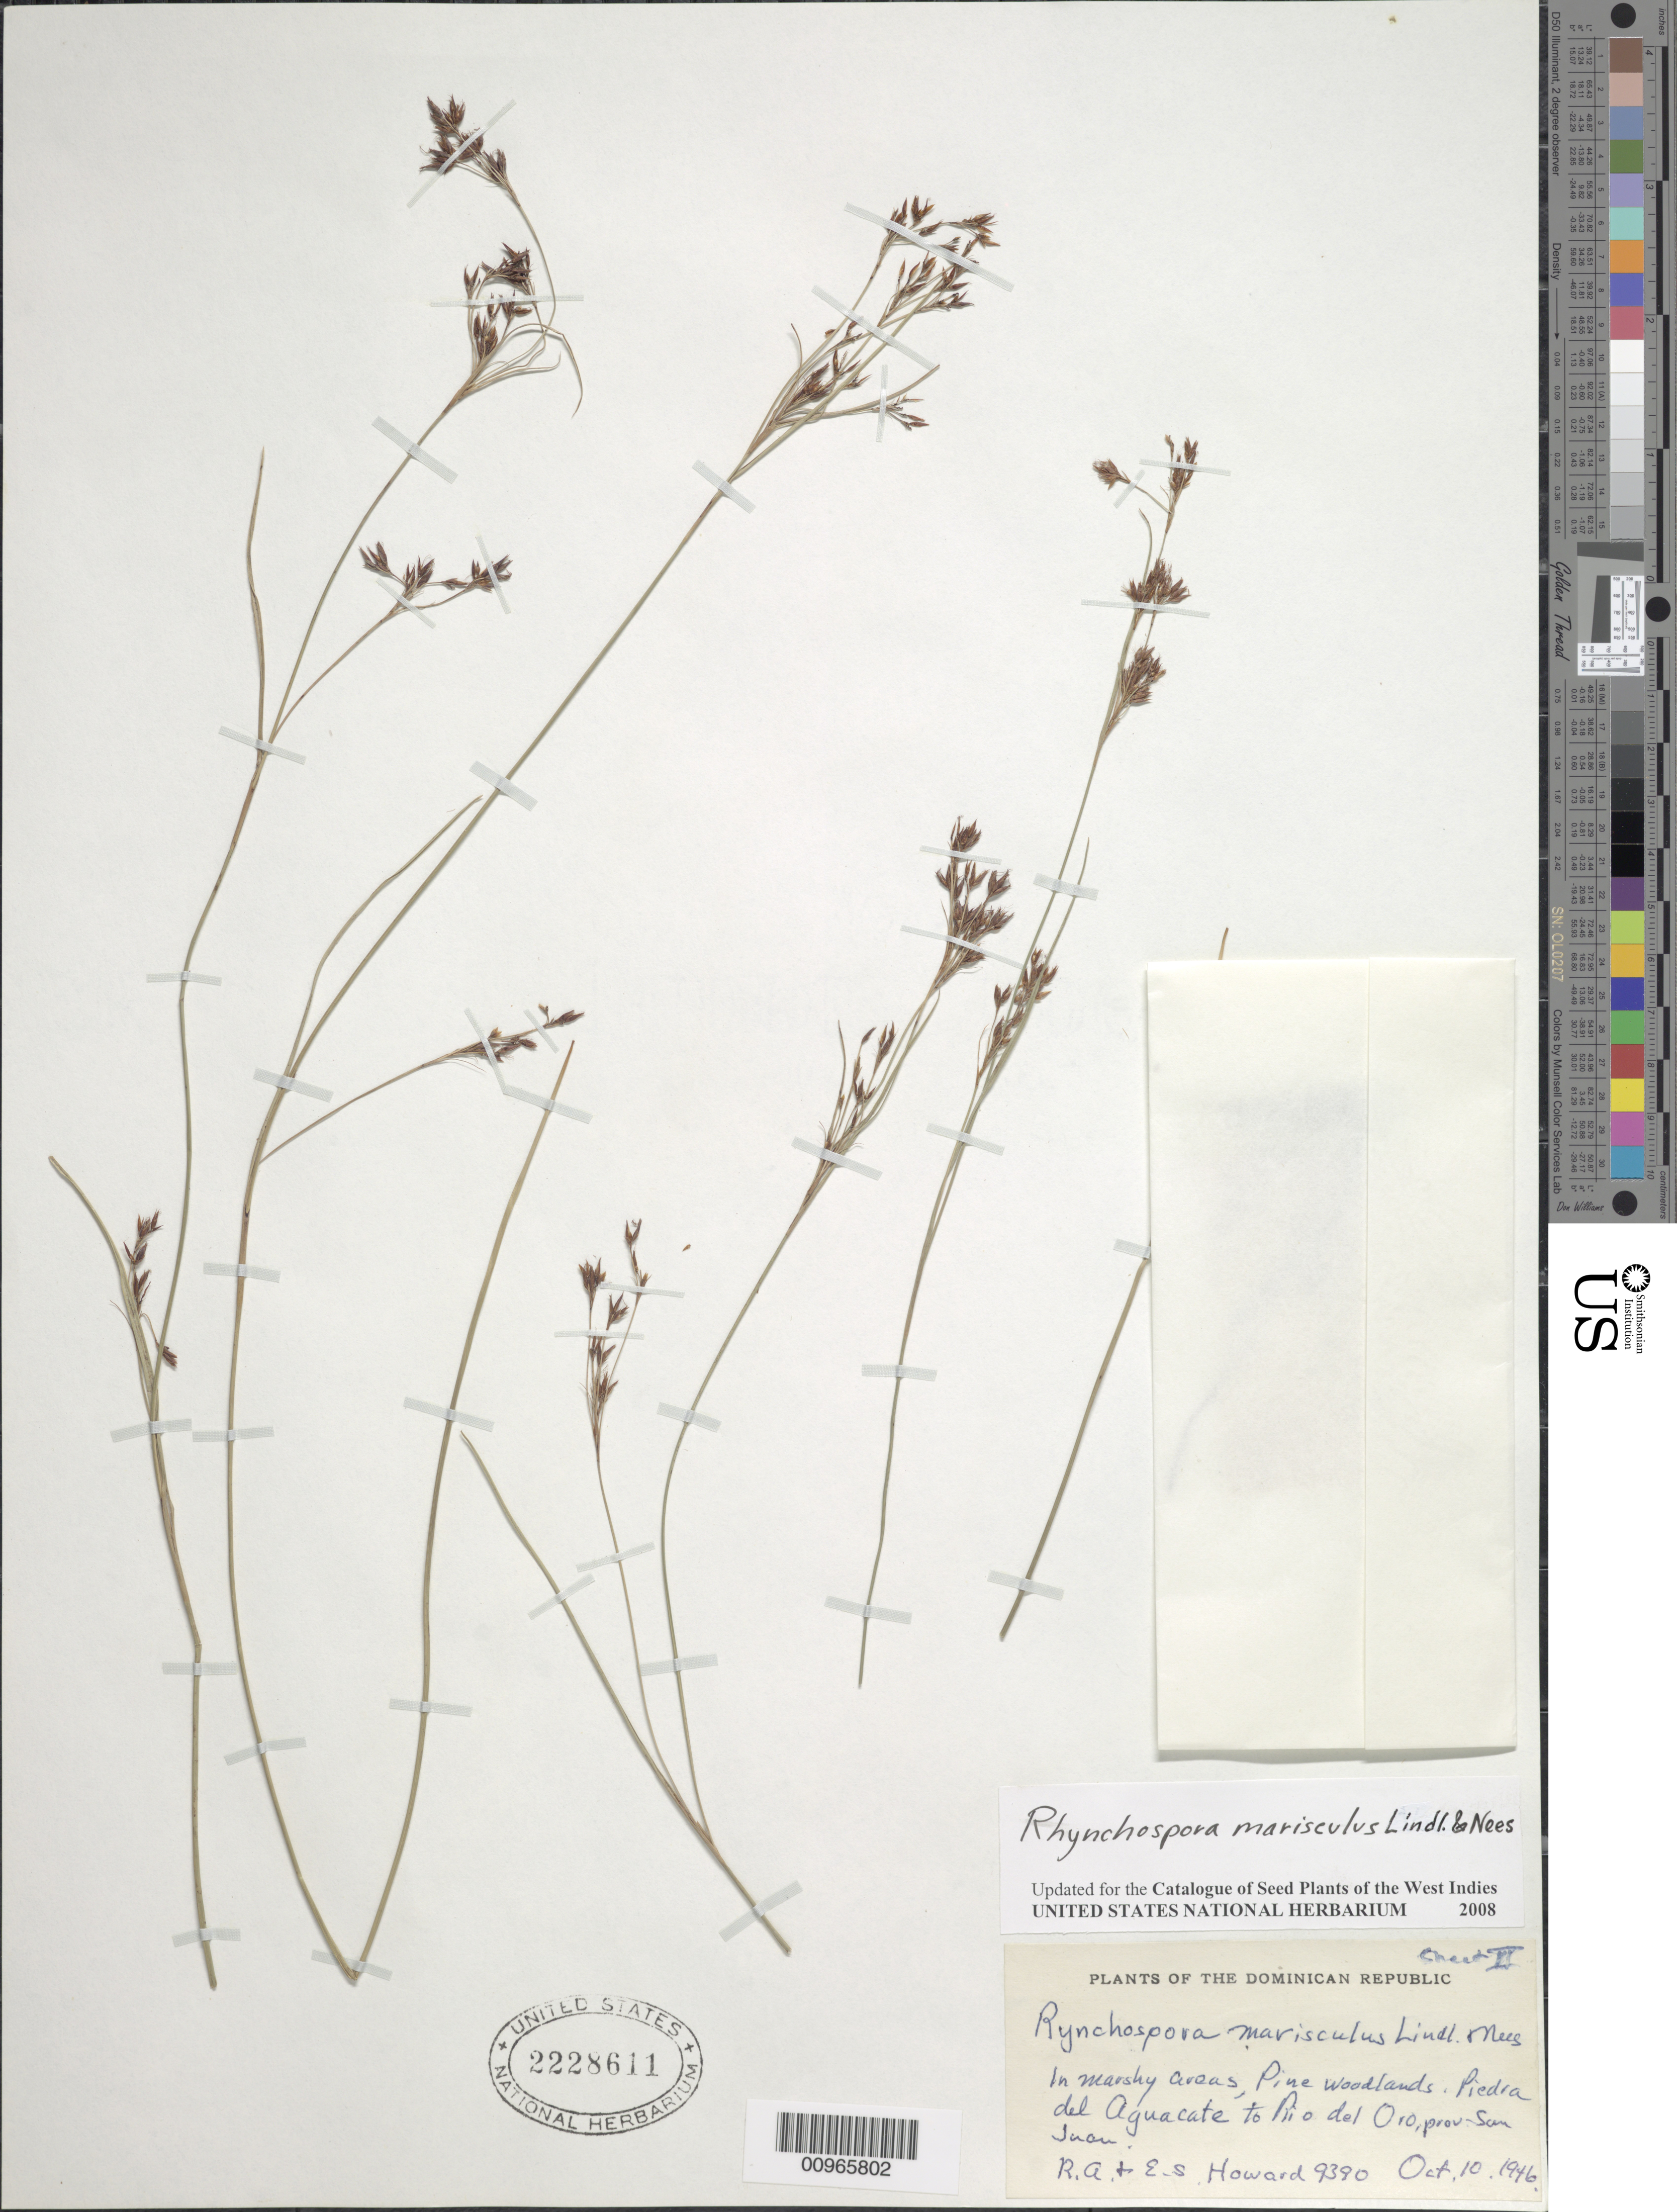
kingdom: Plantae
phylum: Tracheophyta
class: Liliopsida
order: Poales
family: Cyperaceae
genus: Rhynchospora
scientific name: Rhynchospora marisculus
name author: Lindl. & Nees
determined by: Strong, M. T., (US), Smithsonian Institution - National Museum of Natural History (UNITED STATES)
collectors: R. A. Howard & E. S. Howard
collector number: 9390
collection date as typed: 10 Oct 1946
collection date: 1946-10-10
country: Dominican Republic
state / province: San Juan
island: Hispaniola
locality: Marshy areas, pine woodlands, Piedra del Aguacate to Rio del Oro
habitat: In mashy areas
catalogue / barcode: US 2228611